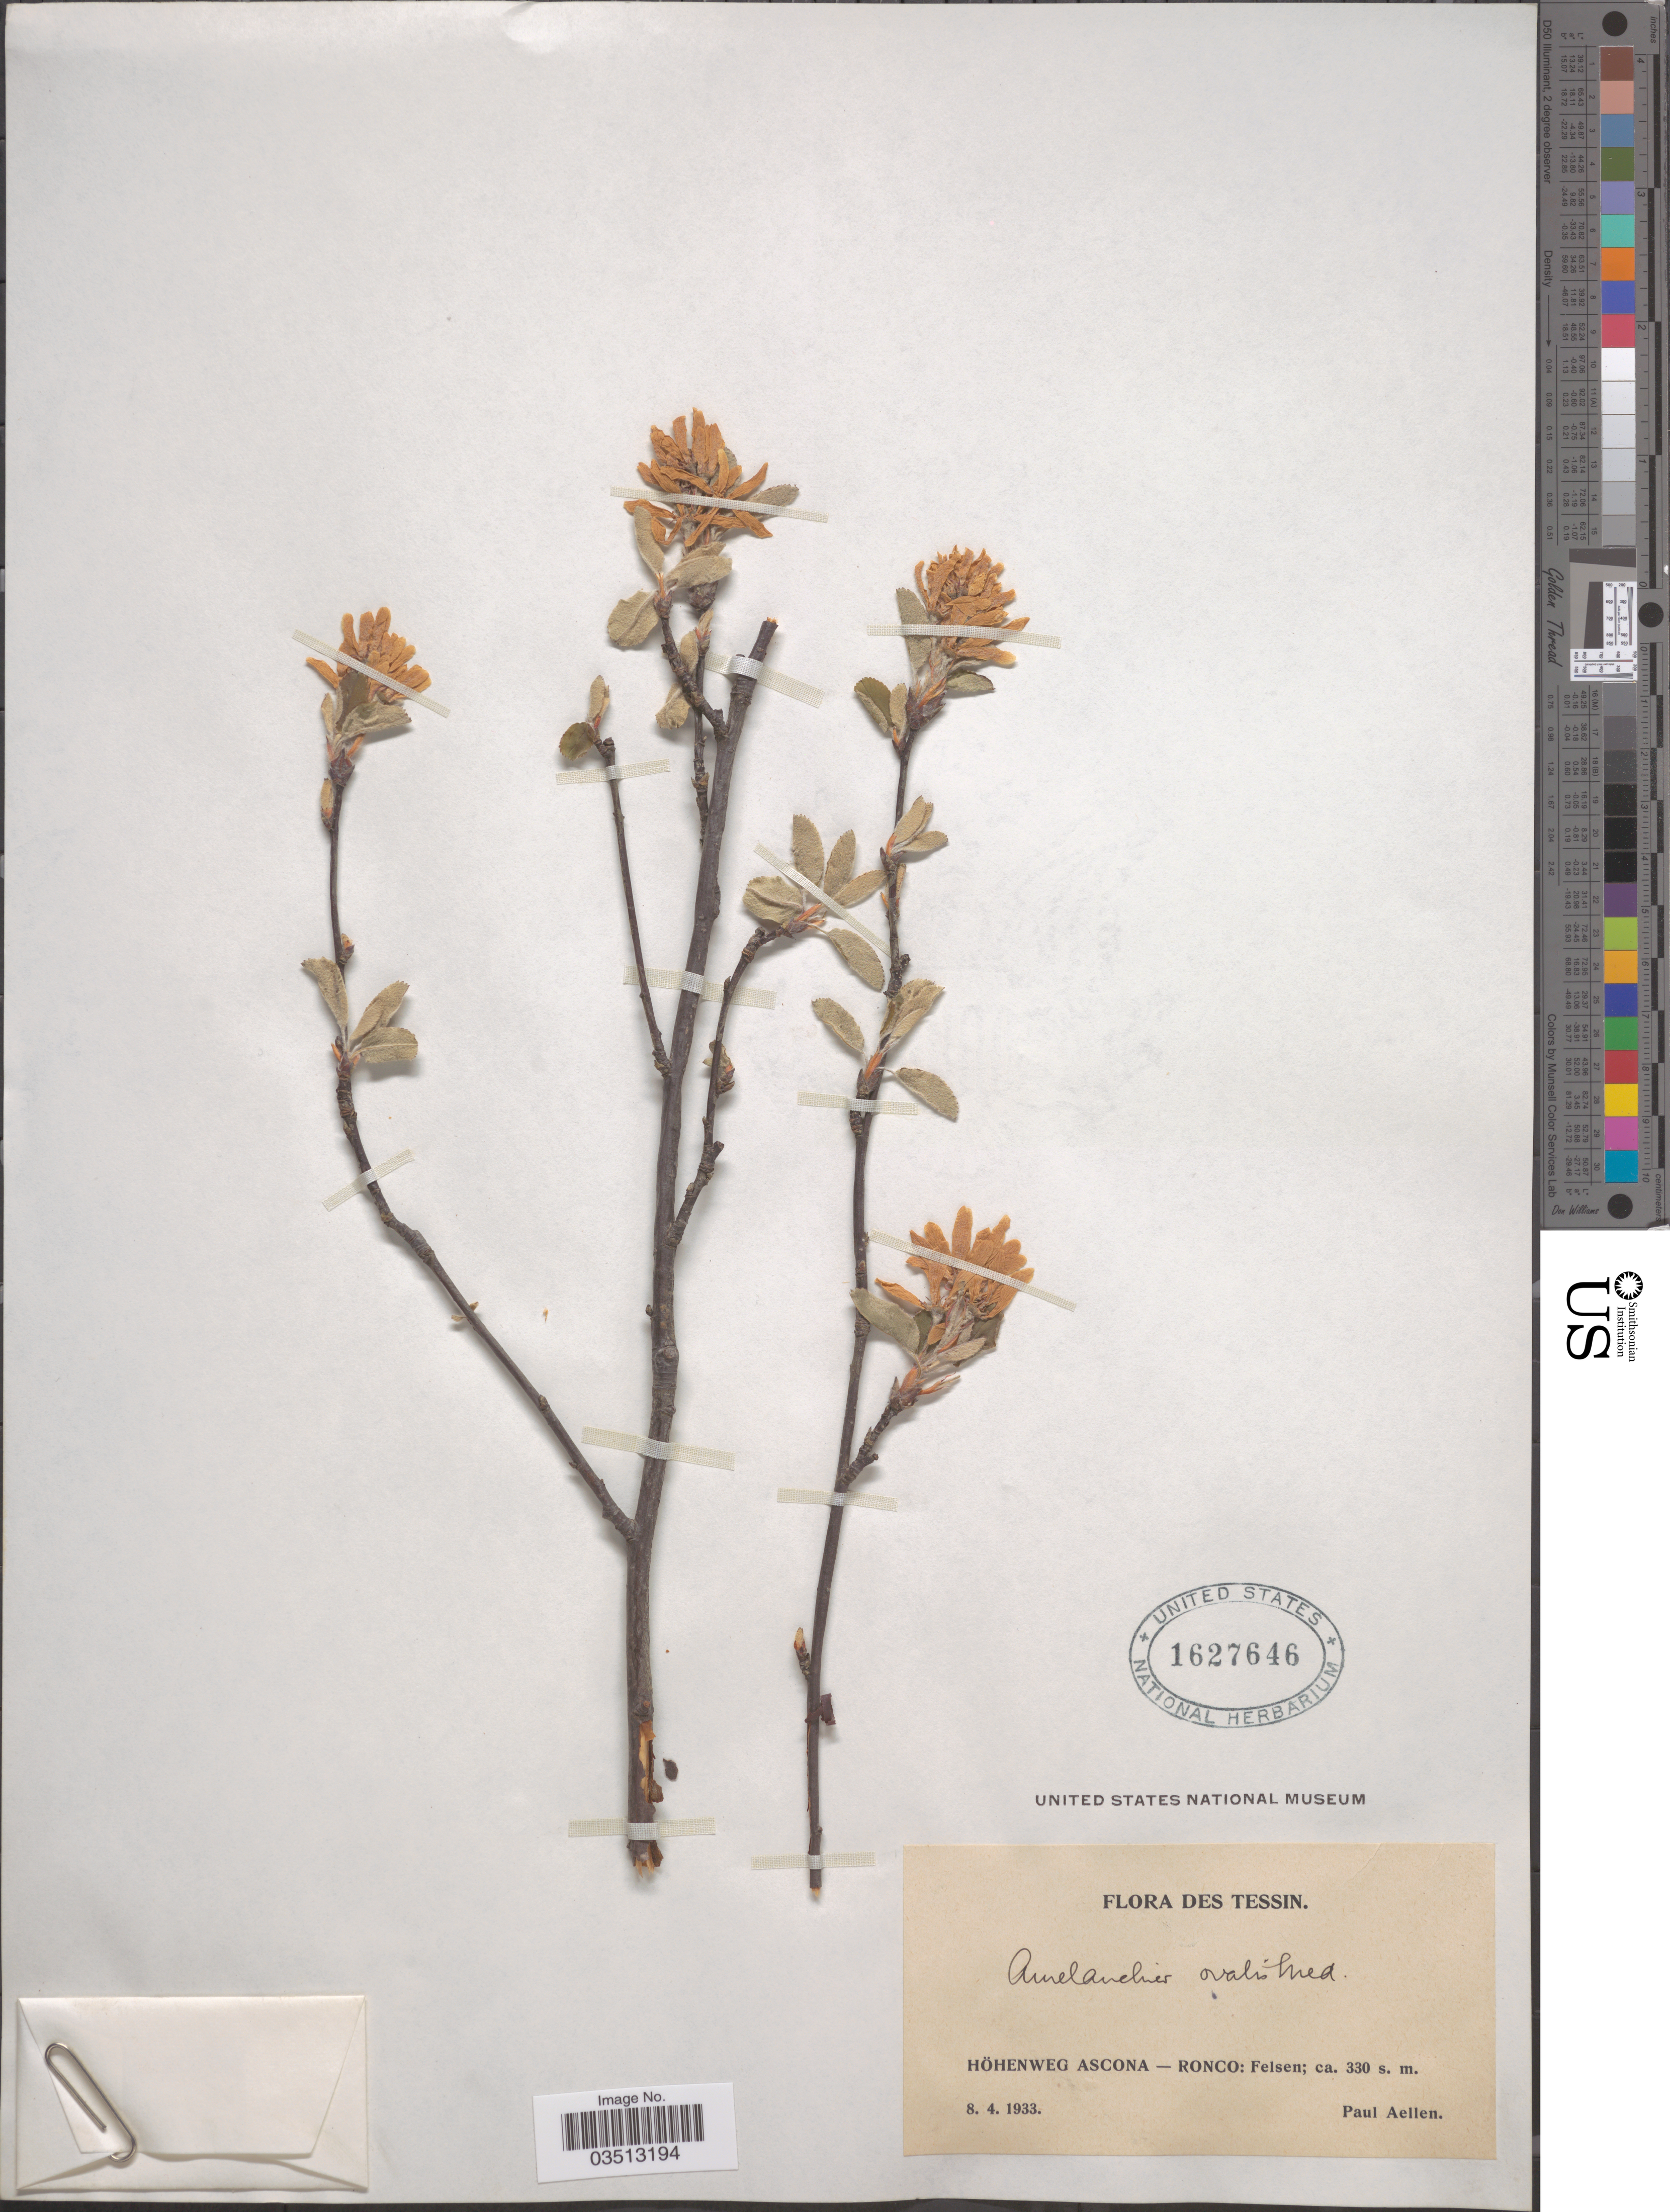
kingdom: Plantae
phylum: Tracheophyta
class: Magnoliopsida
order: Rosales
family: Rosaceae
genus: Amelanchier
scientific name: Amelanchier ovalis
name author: Medik.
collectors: P. Aellen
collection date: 1933-04-08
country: Switzerland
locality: Tessin. Höhenweg Ascona-Ronco: Felsen.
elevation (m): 330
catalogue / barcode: US 1627646